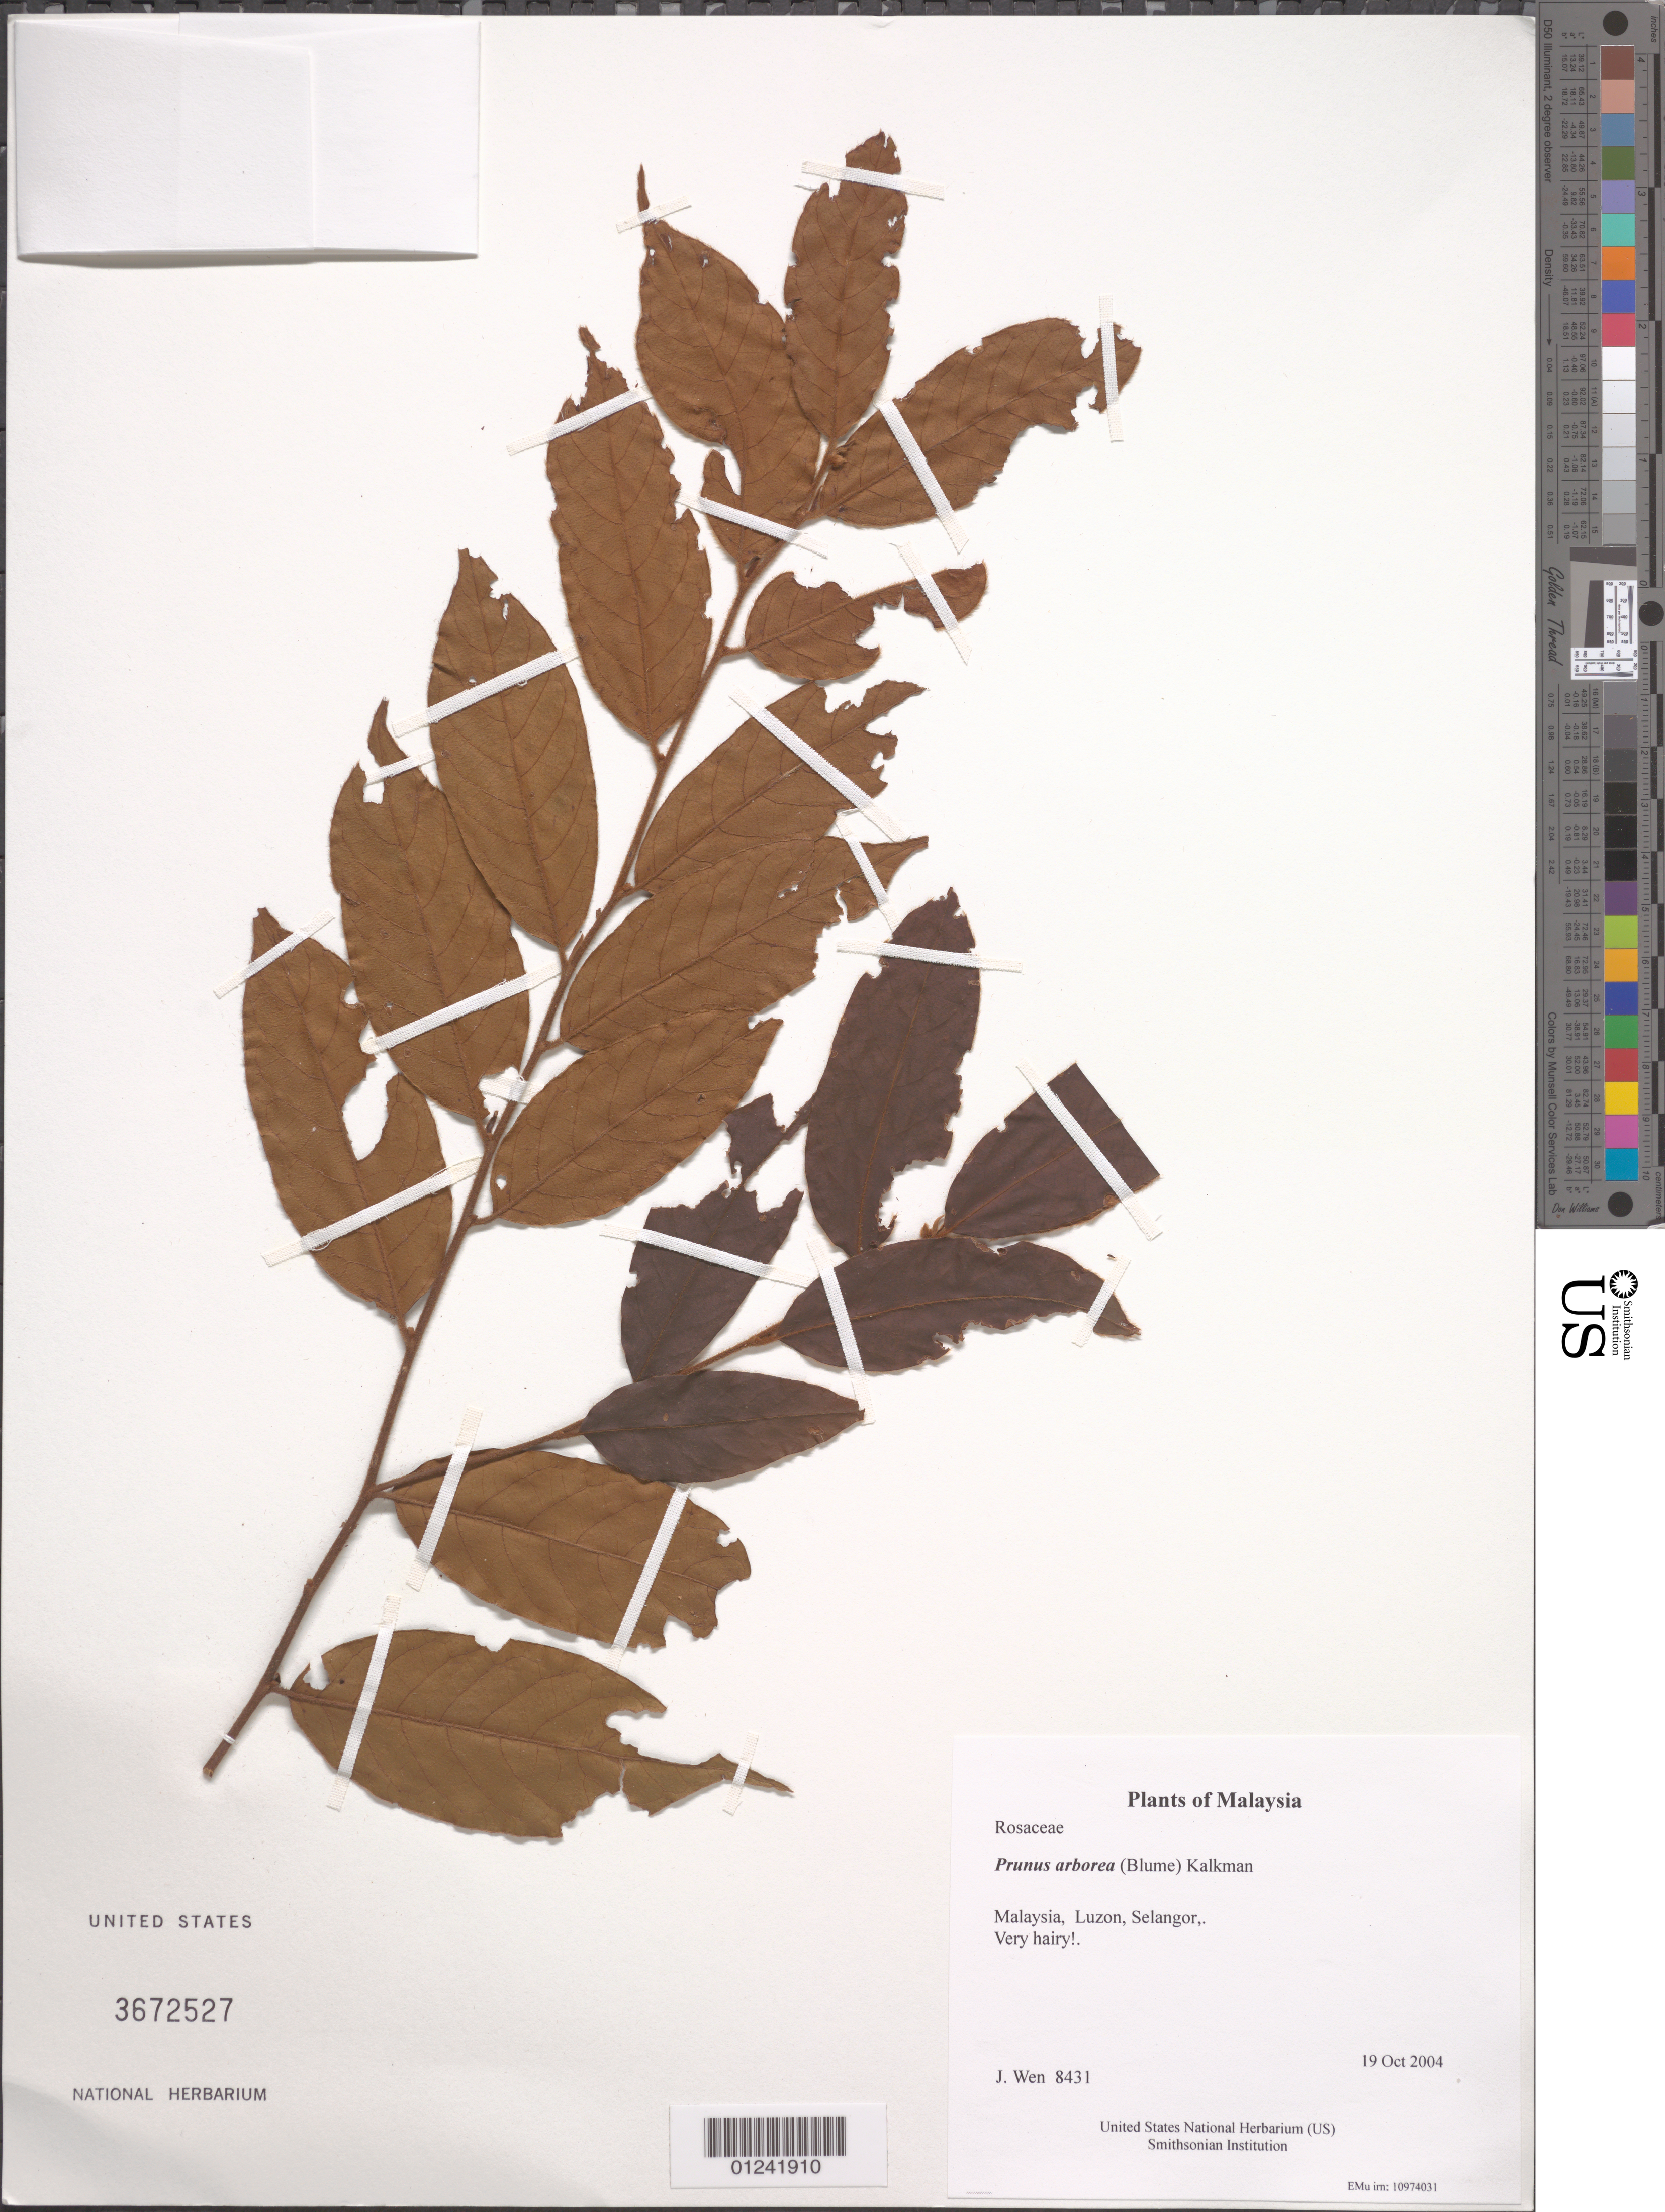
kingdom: Plantae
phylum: Tracheophyta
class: Magnoliopsida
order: Rosales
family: Rosaceae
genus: Prunus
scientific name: Prunus arborea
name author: (Blume) Kalkman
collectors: J. Wen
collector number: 8431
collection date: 2004-10-19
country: Malaysia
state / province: Selangor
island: Luzon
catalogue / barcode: US 3672527